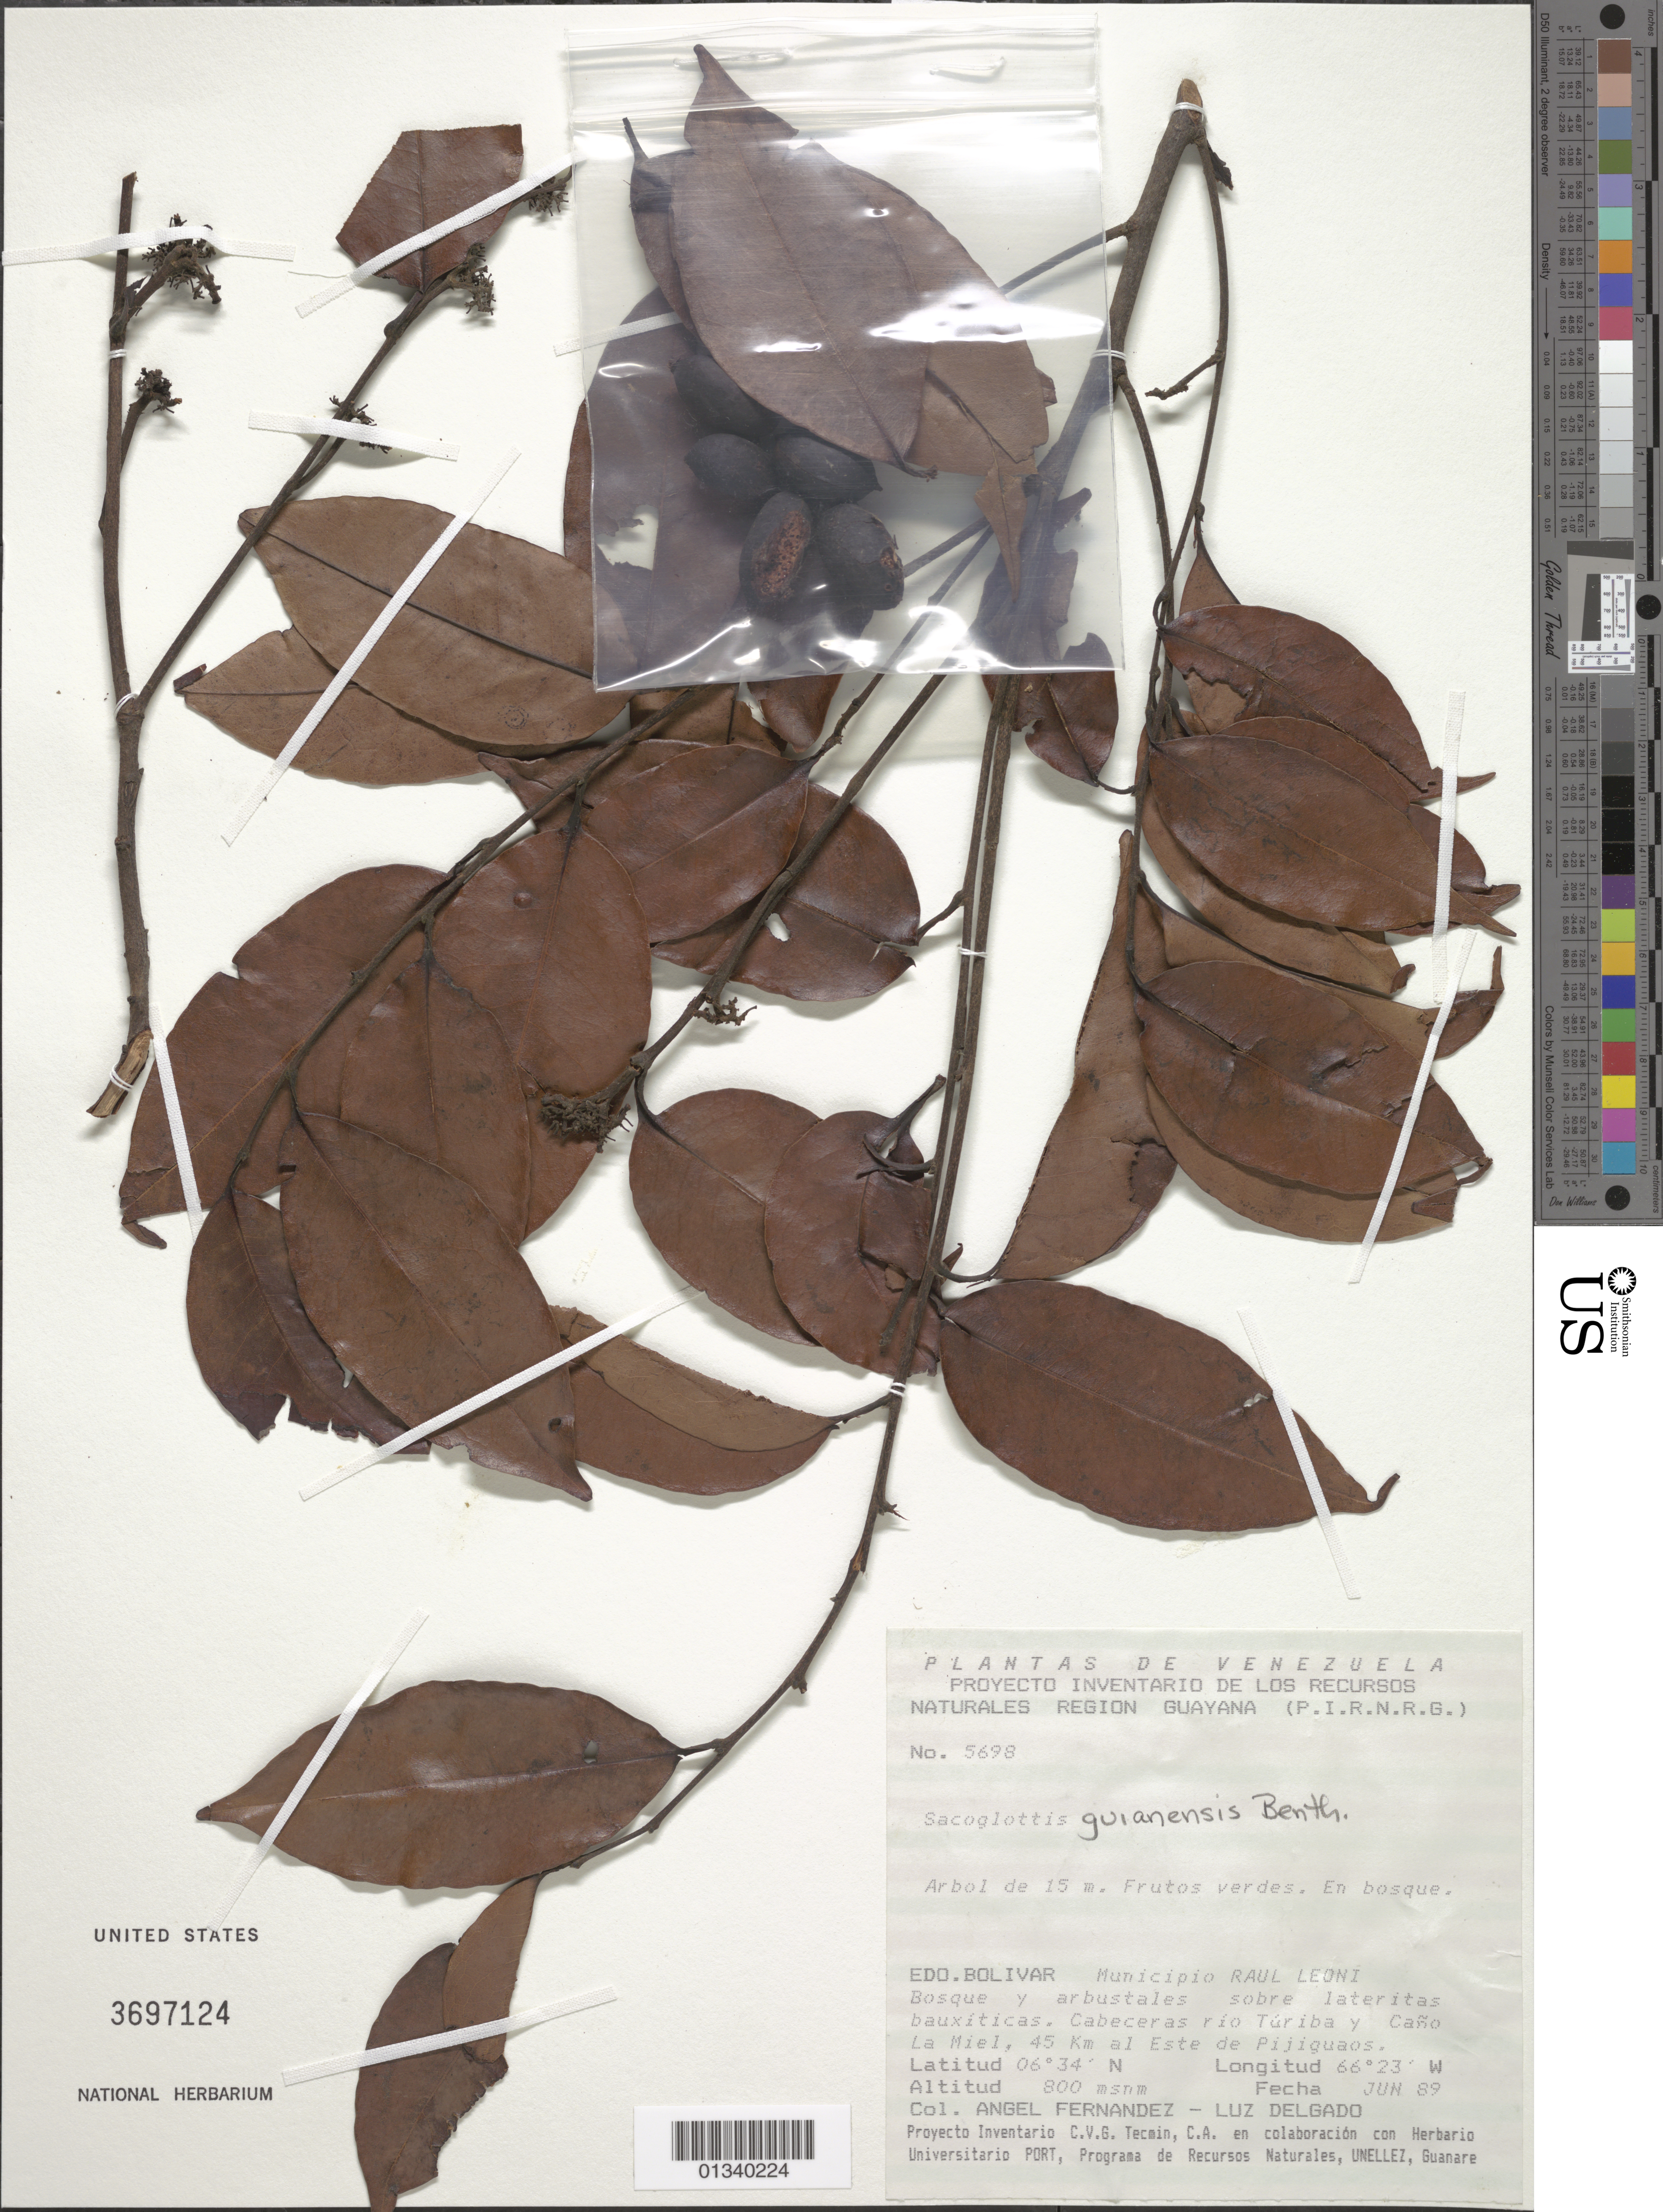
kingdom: Plantae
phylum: Tracheophyta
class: Magnoliopsida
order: Malpighiales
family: Humiriaceae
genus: Sacoglottis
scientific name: Sacoglottis guianensis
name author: Benth.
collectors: A. Fernández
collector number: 5698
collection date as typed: Jun-89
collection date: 1989-06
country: Venezuela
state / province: Bolívar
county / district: Angostura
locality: Mun. Raúl Leoni [=Angostura], Cabeceras Río Túriba y Caño La Miel, 45 km al Este de Pijiguaos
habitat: En Bosque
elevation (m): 800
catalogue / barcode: US 3697124